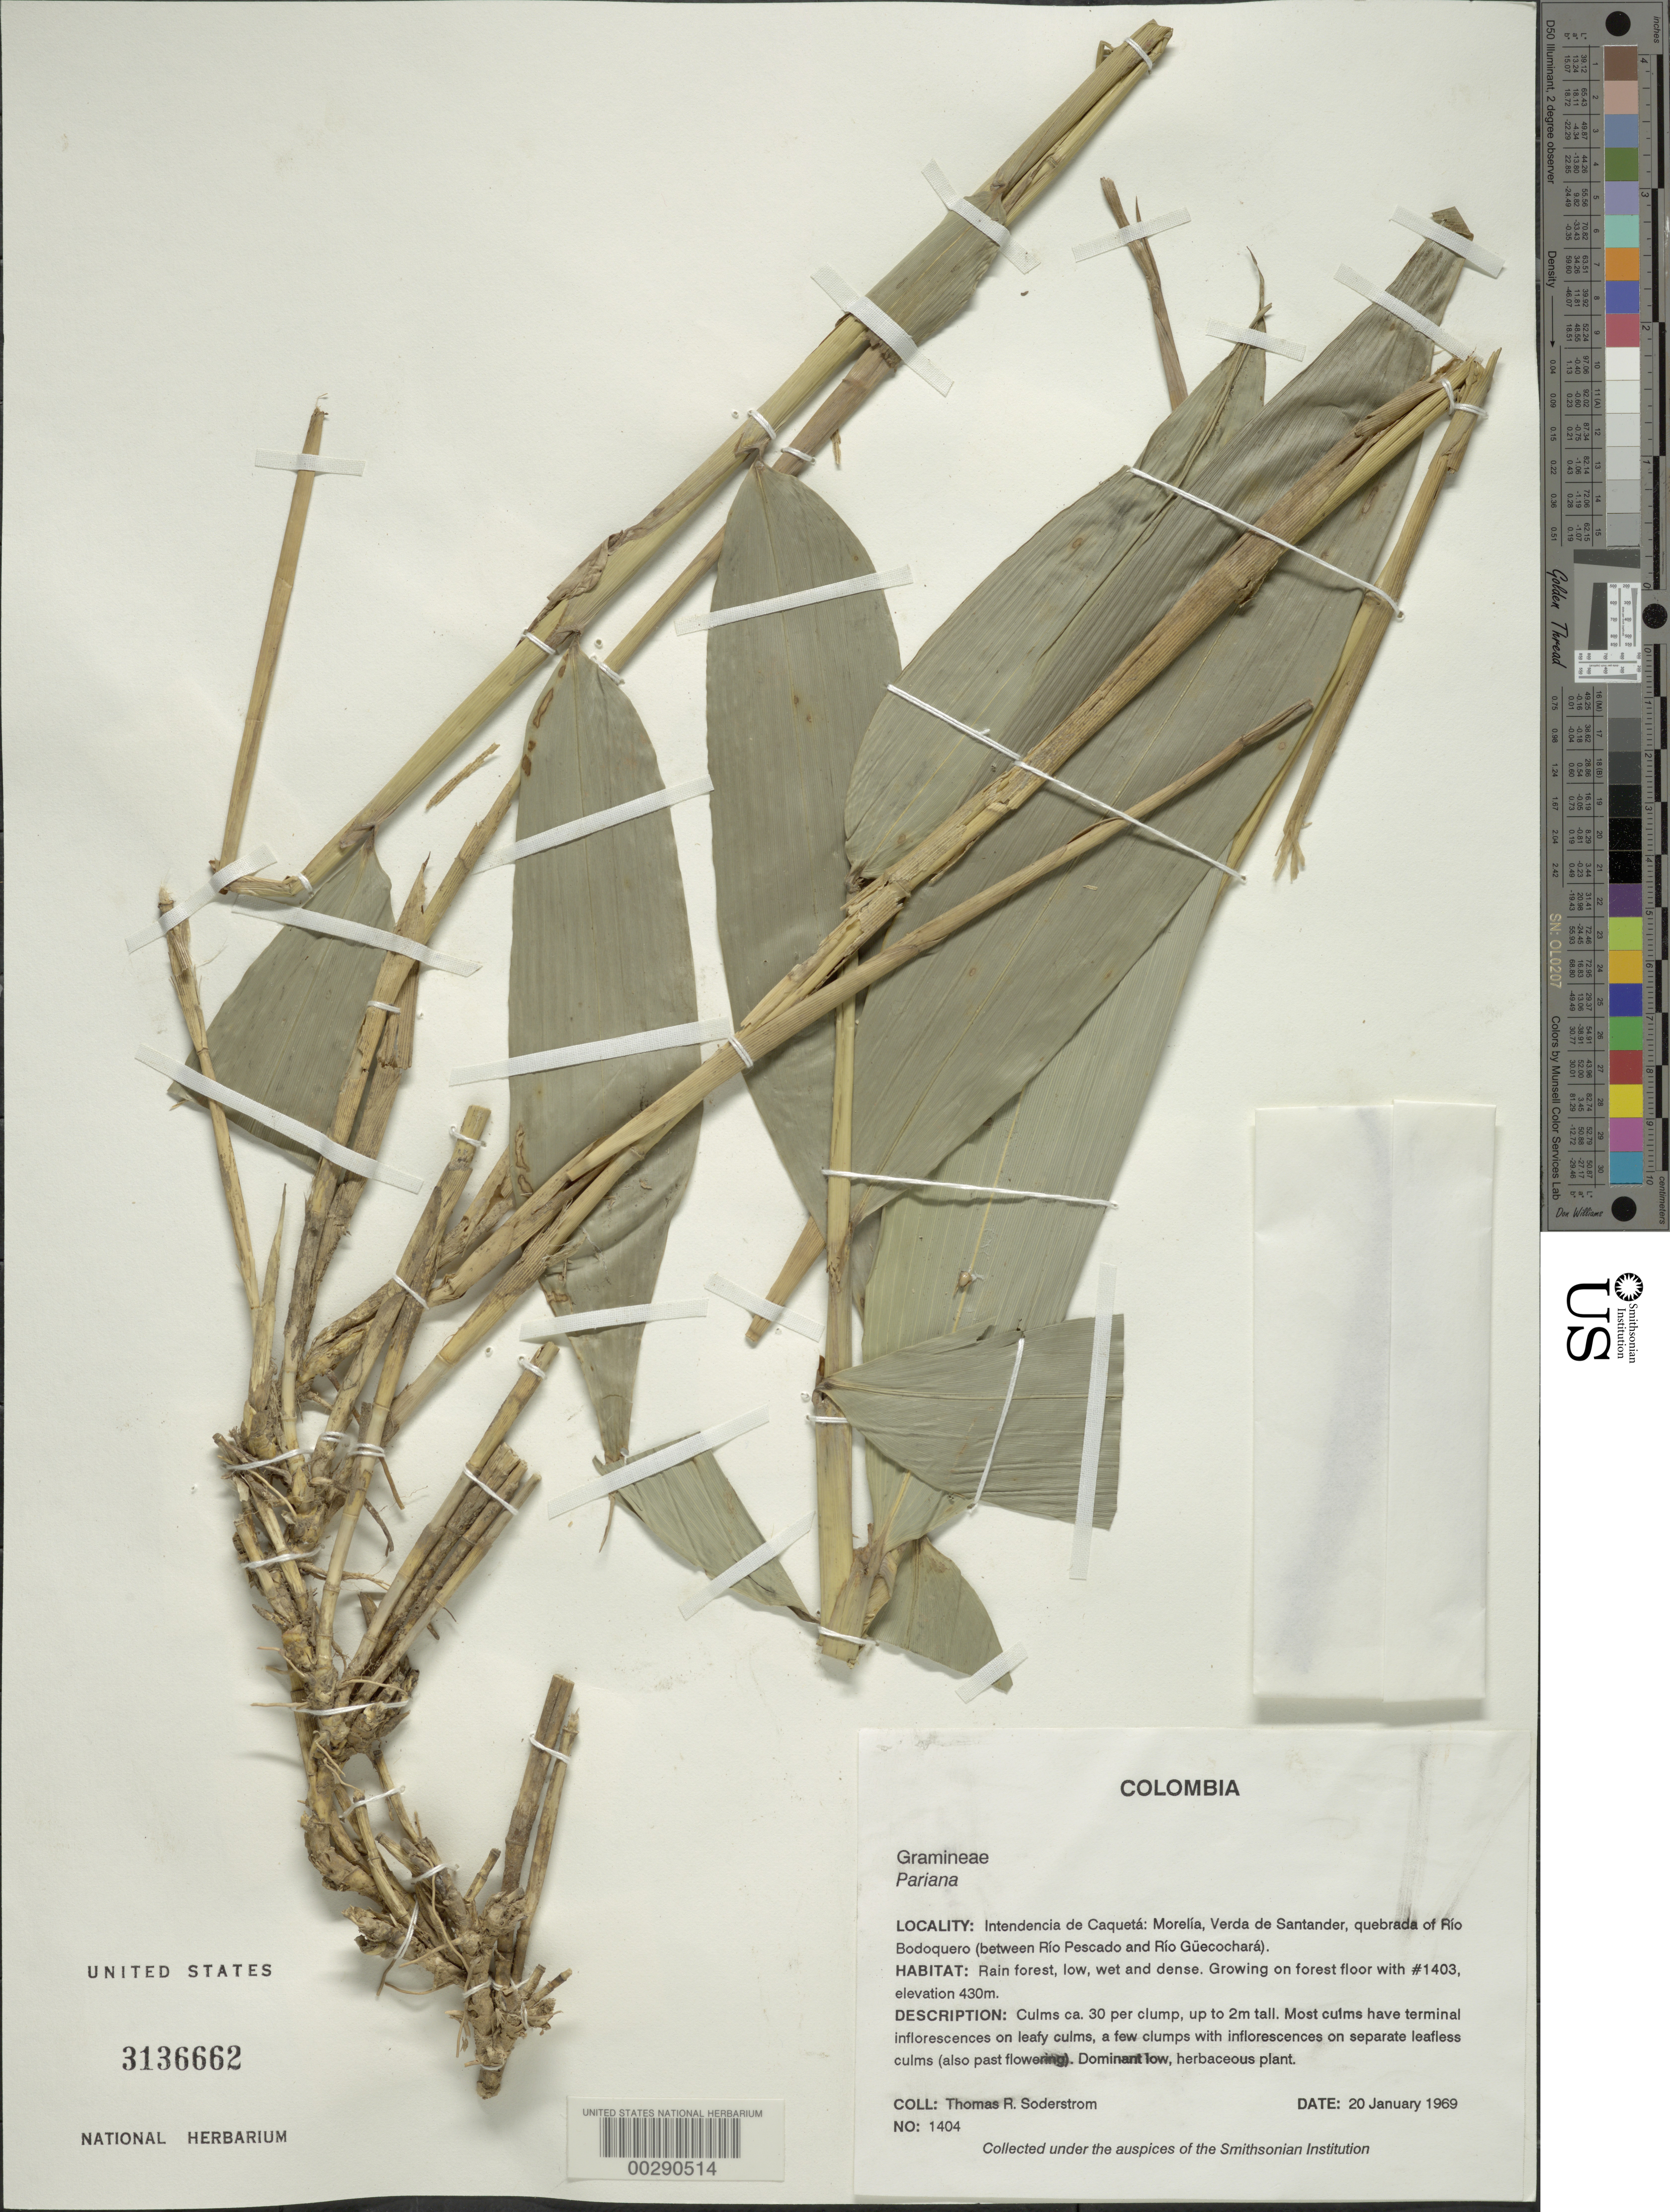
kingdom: Plantae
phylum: Tracheophyta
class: Liliopsida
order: Poales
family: Poaceae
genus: Pariana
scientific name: Pariana sp.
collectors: T. R. Soderstrom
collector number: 1404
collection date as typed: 20 Jan 1969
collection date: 1969-01-20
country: Colombia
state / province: Caquetá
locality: Morelia, Verda de Santander, Quebrada of Rio Bodoquero (between Rio Pescado and Rio Guecochara)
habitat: Rain forest, low, wet and dense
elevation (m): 430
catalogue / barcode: US 3136662